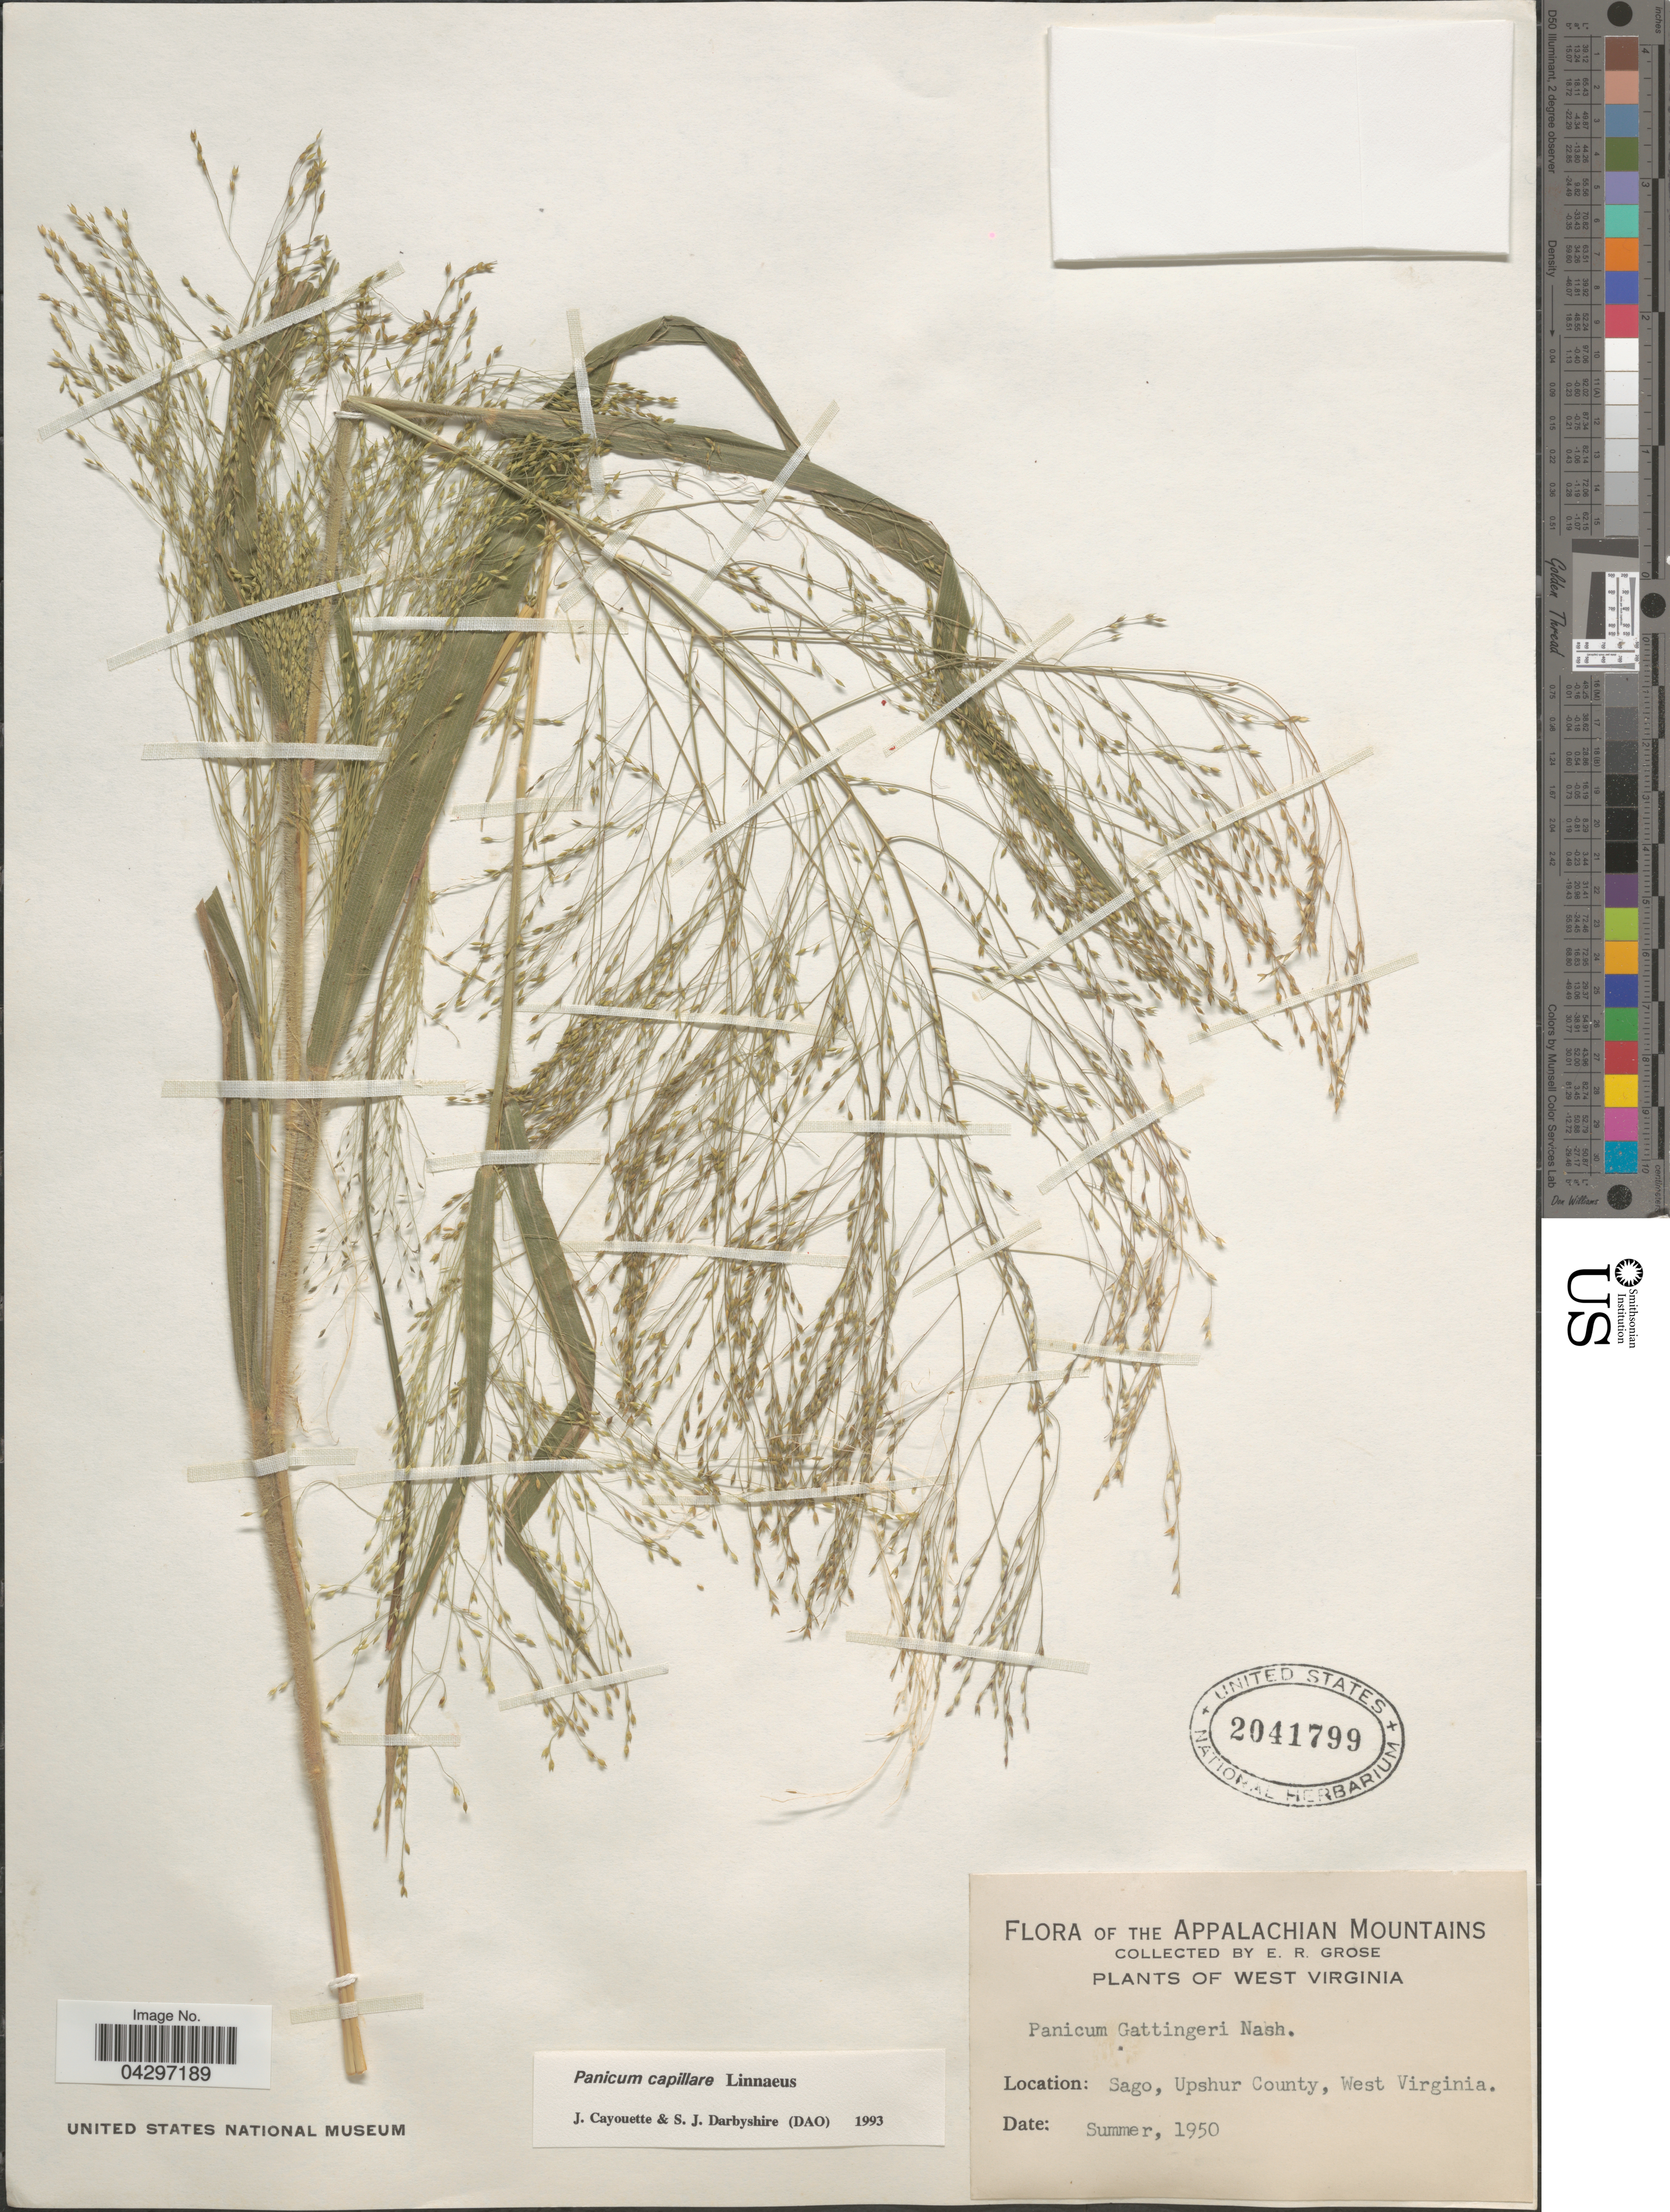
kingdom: Plantae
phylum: Tracheophyta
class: Liliopsida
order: Poales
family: Poaceae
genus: Panicum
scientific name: Panicum capillare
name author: L.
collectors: E. Grose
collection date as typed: Summer, 1950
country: United States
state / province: West Virginia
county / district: Upshur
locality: The Appalachian Mountains. Sago, Upshur County.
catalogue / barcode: US 2041799